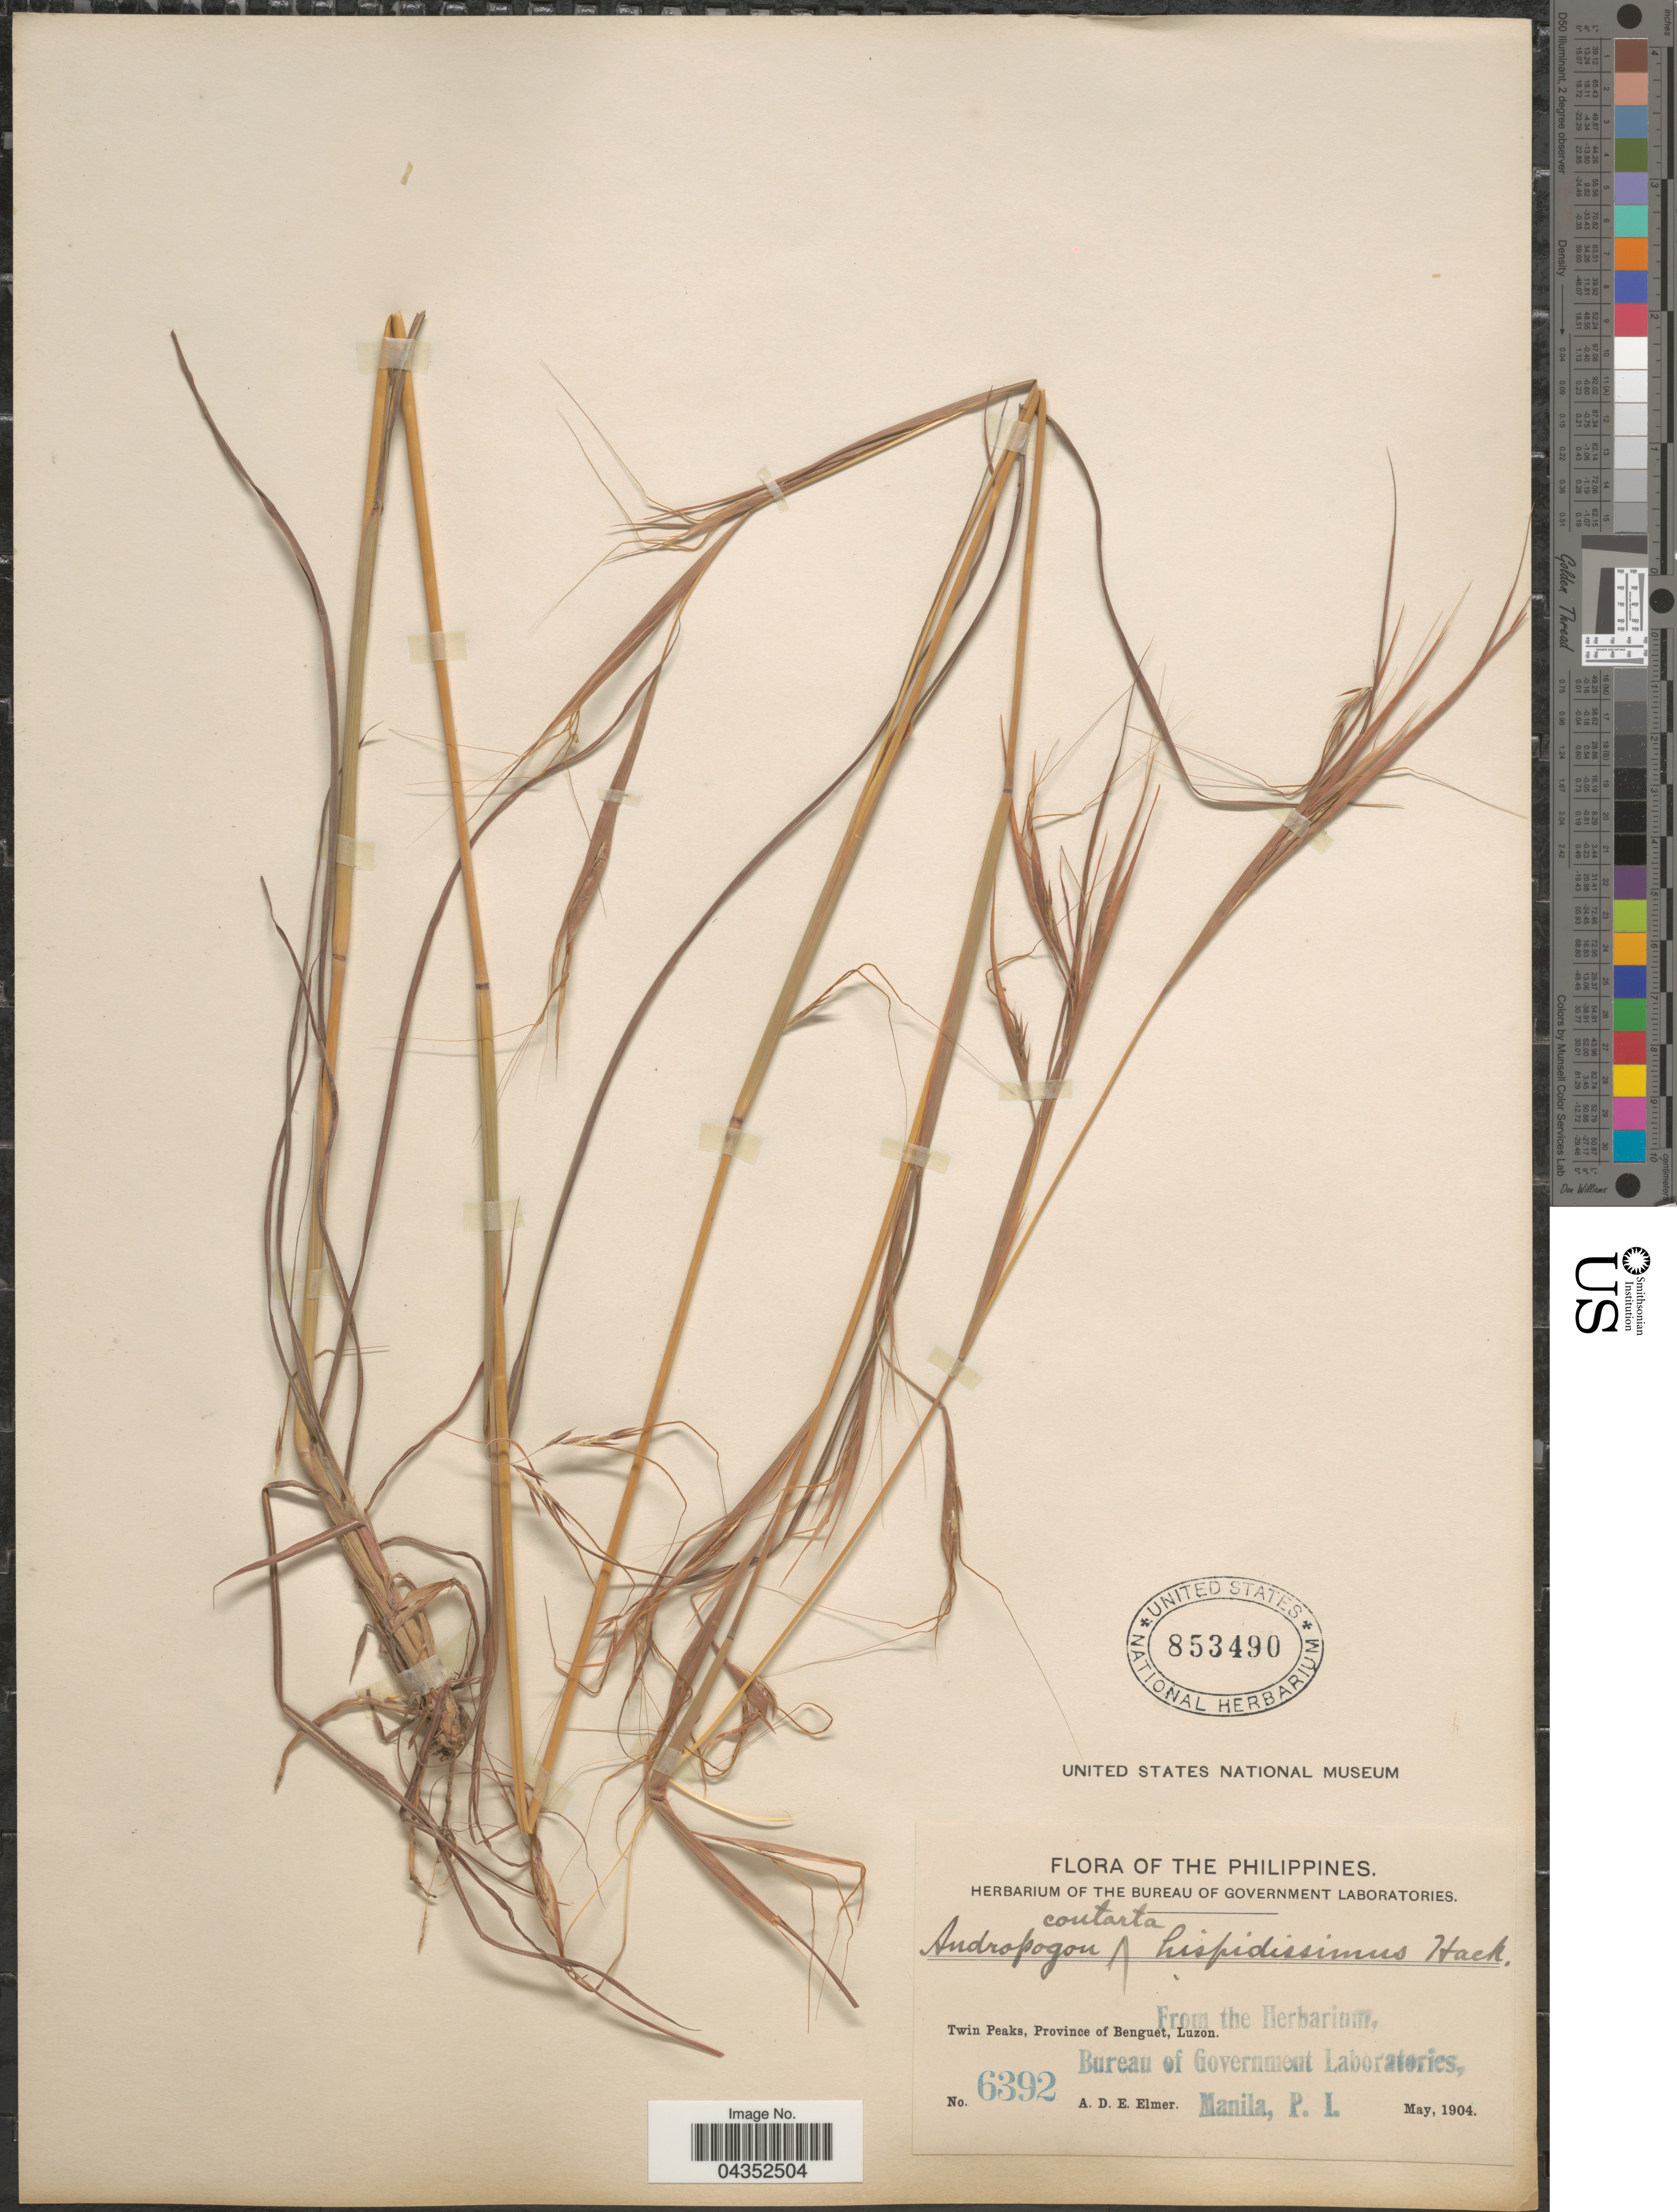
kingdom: Plantae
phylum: Tracheophyta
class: Liliopsida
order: Poales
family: Poaceae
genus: Heteropogon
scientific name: Heteropogon contortus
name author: (L.) P. Beauv. ex Roem. & Schult.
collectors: A. D. E. Elmer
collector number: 6392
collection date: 1904-05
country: Philippines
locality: Twin Peaks, Province of Benguet, Luzon.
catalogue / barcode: US 853490